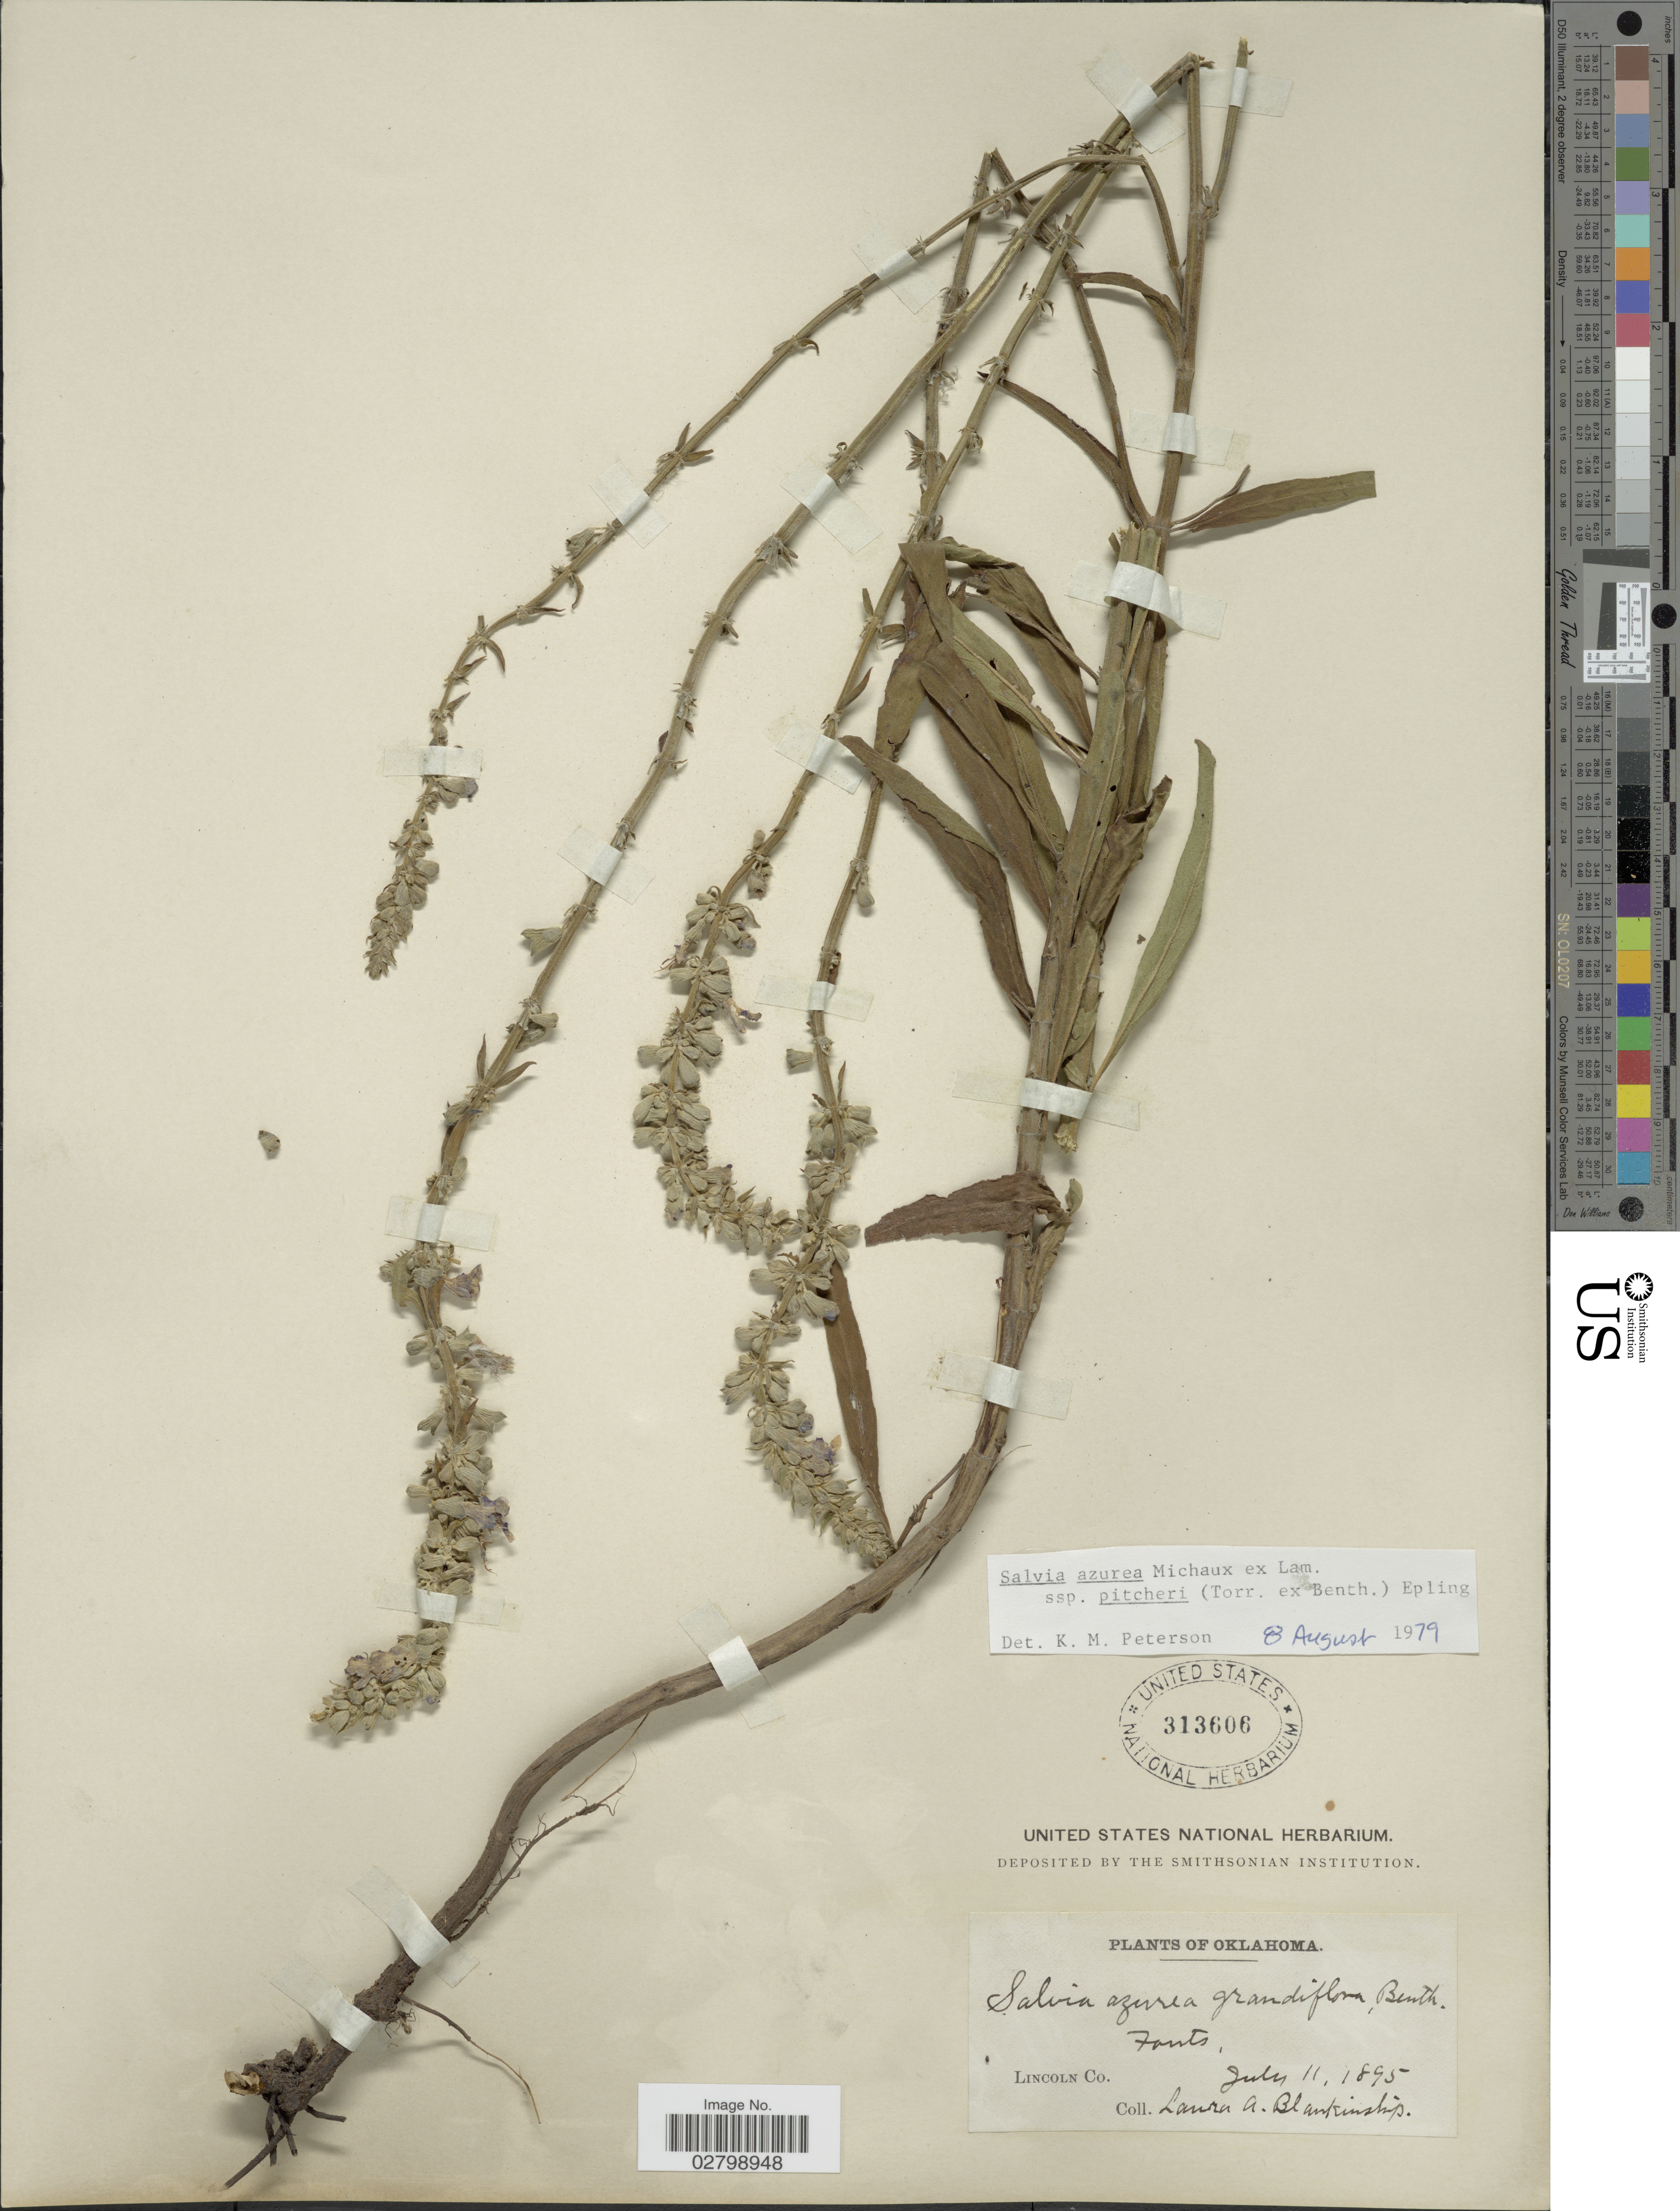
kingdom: Plantae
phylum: Tracheophyta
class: Magnoliopsida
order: Lamiales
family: Lamiaceae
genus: Salvia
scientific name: Salvia azurea subsp. pitcheri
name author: Michx. ex Lam.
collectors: L. A. Blankinship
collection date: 1895-07-11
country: United States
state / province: Oklahoma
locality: Lincoln Co.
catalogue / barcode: US 313606